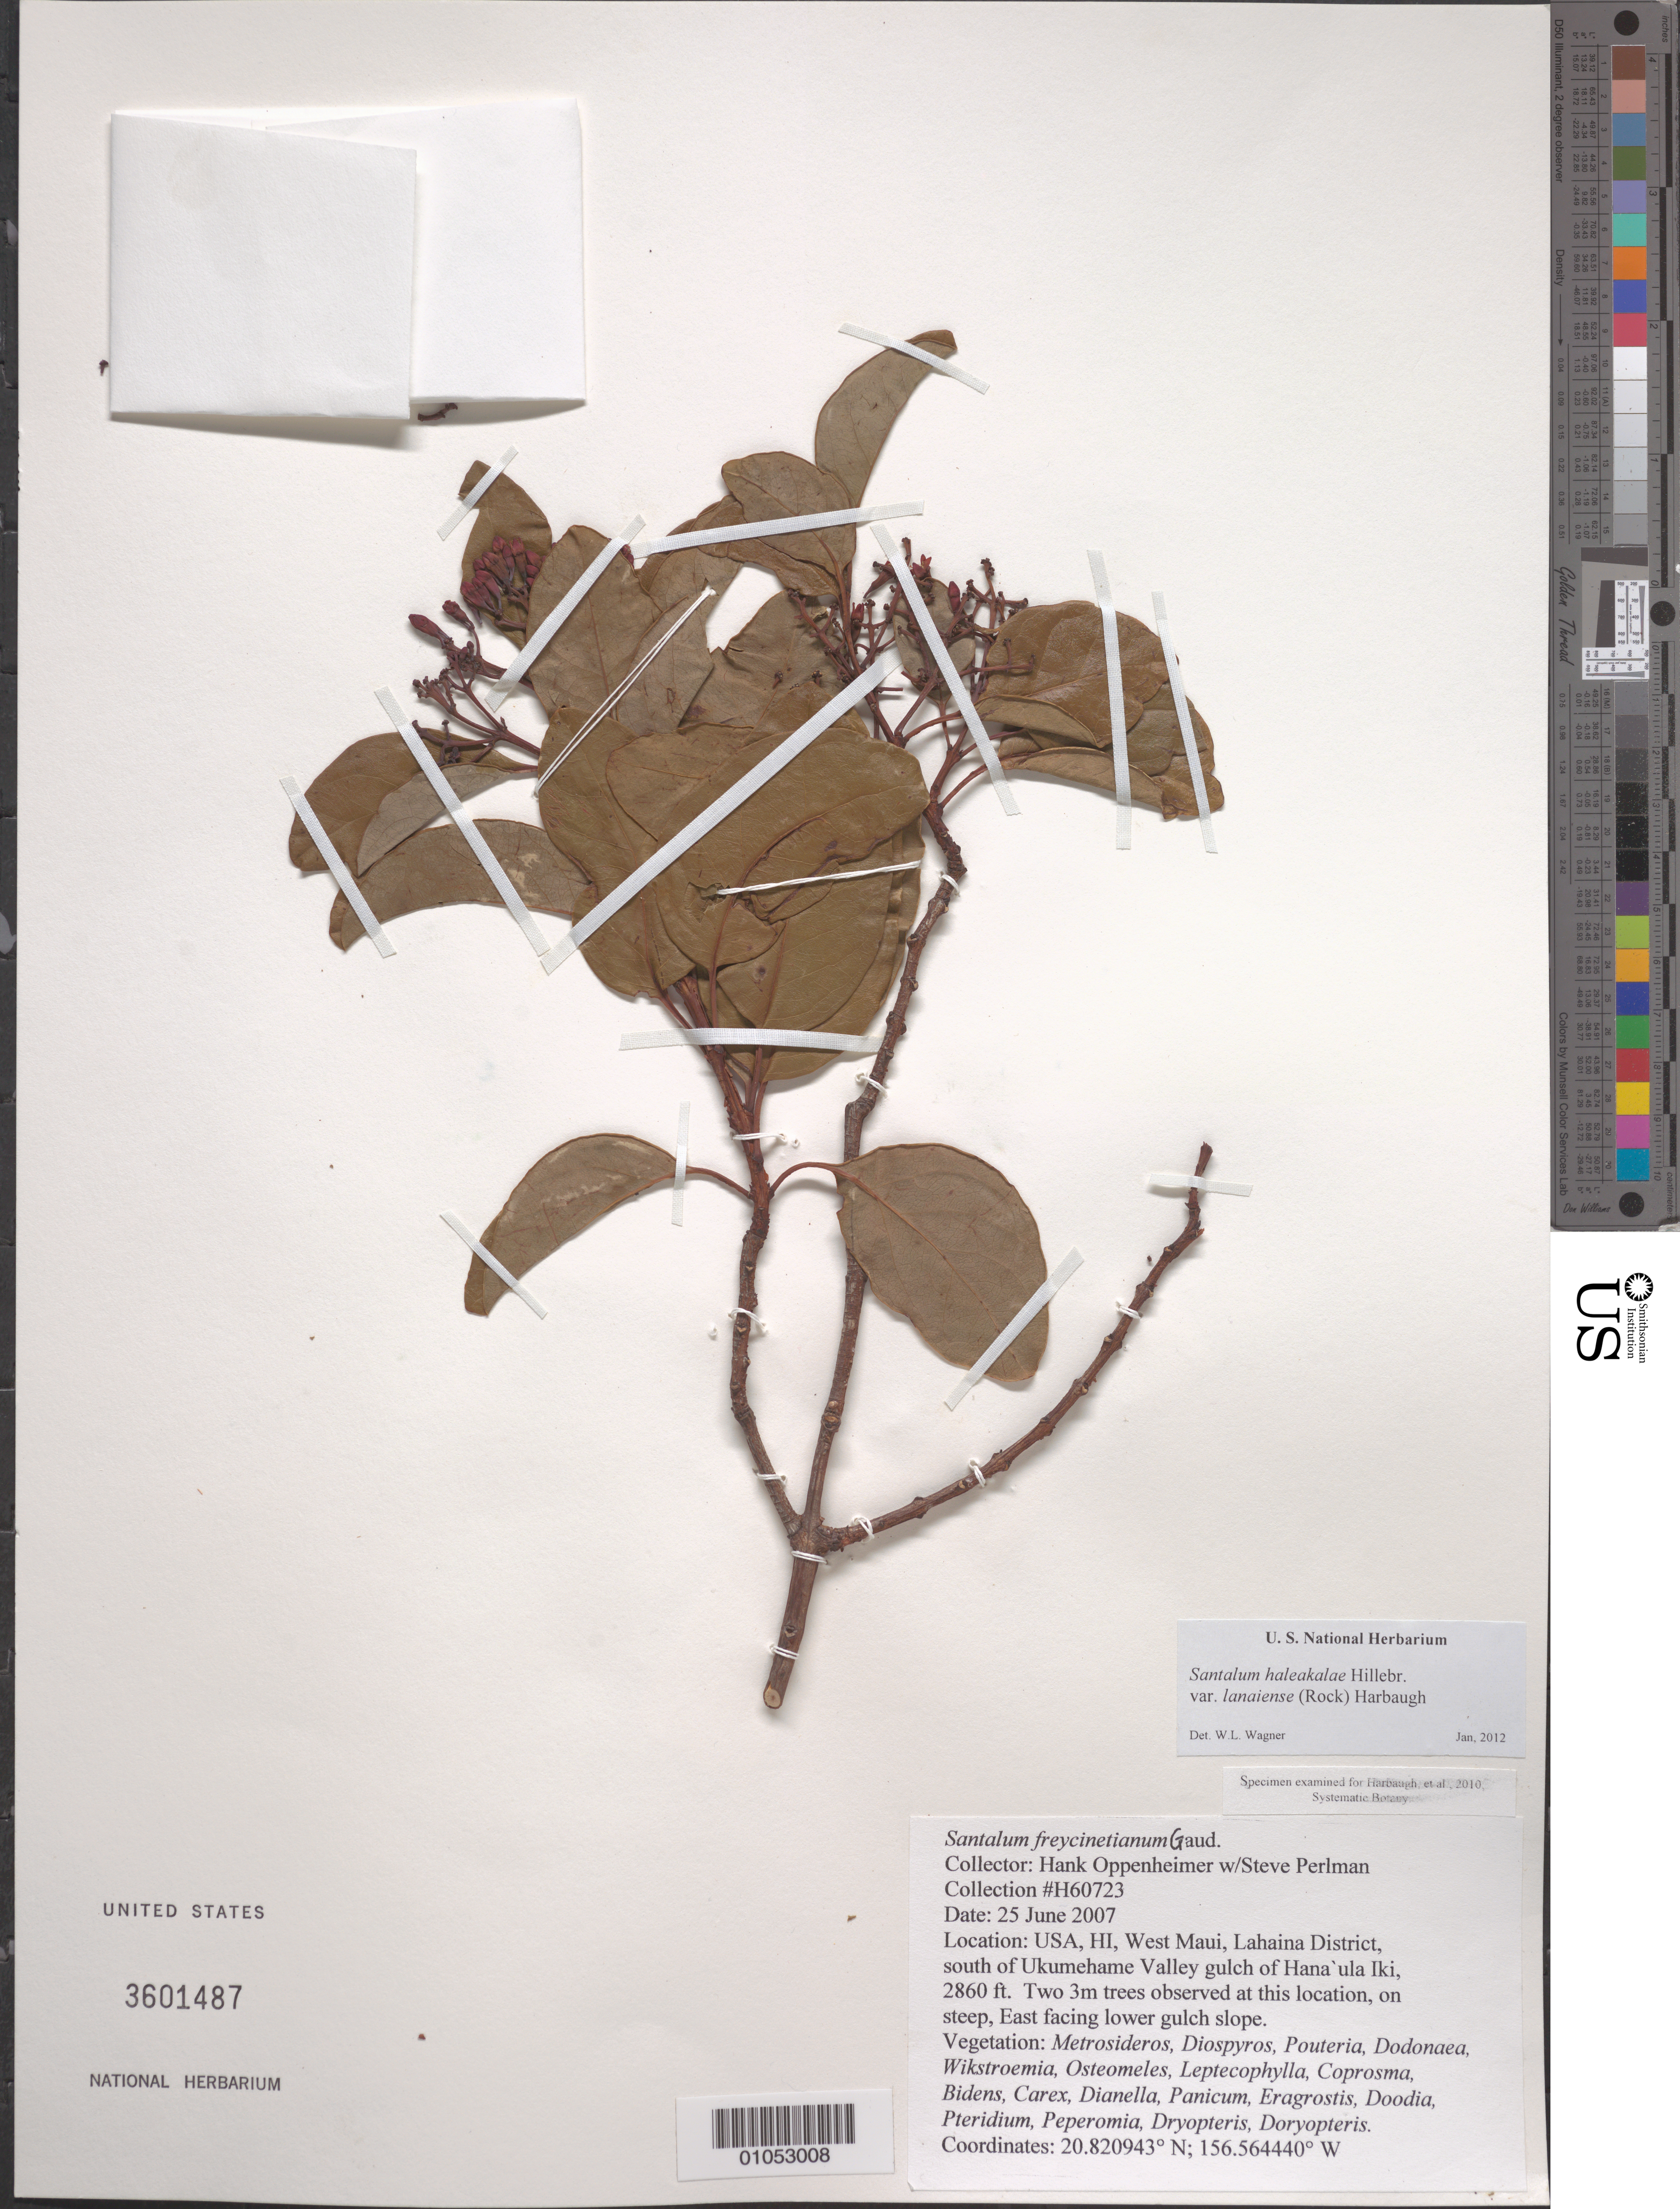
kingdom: Plantae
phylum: Tracheophyta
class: Magnoliopsida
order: Santalales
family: Santalaceae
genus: Santalum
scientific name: Santalum haleakalae var. lanaiense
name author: (Rock) Harbaugh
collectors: H. L. Oppenheimer & S. P. Perlman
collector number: H60723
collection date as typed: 25 Jun 2007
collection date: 2007-06-25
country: United States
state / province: Hawaii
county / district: Maui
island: Maui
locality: Lahaina District, south of Ukumehame Valley Gulch of Hanaula Iki.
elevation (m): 872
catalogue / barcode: US 3601487